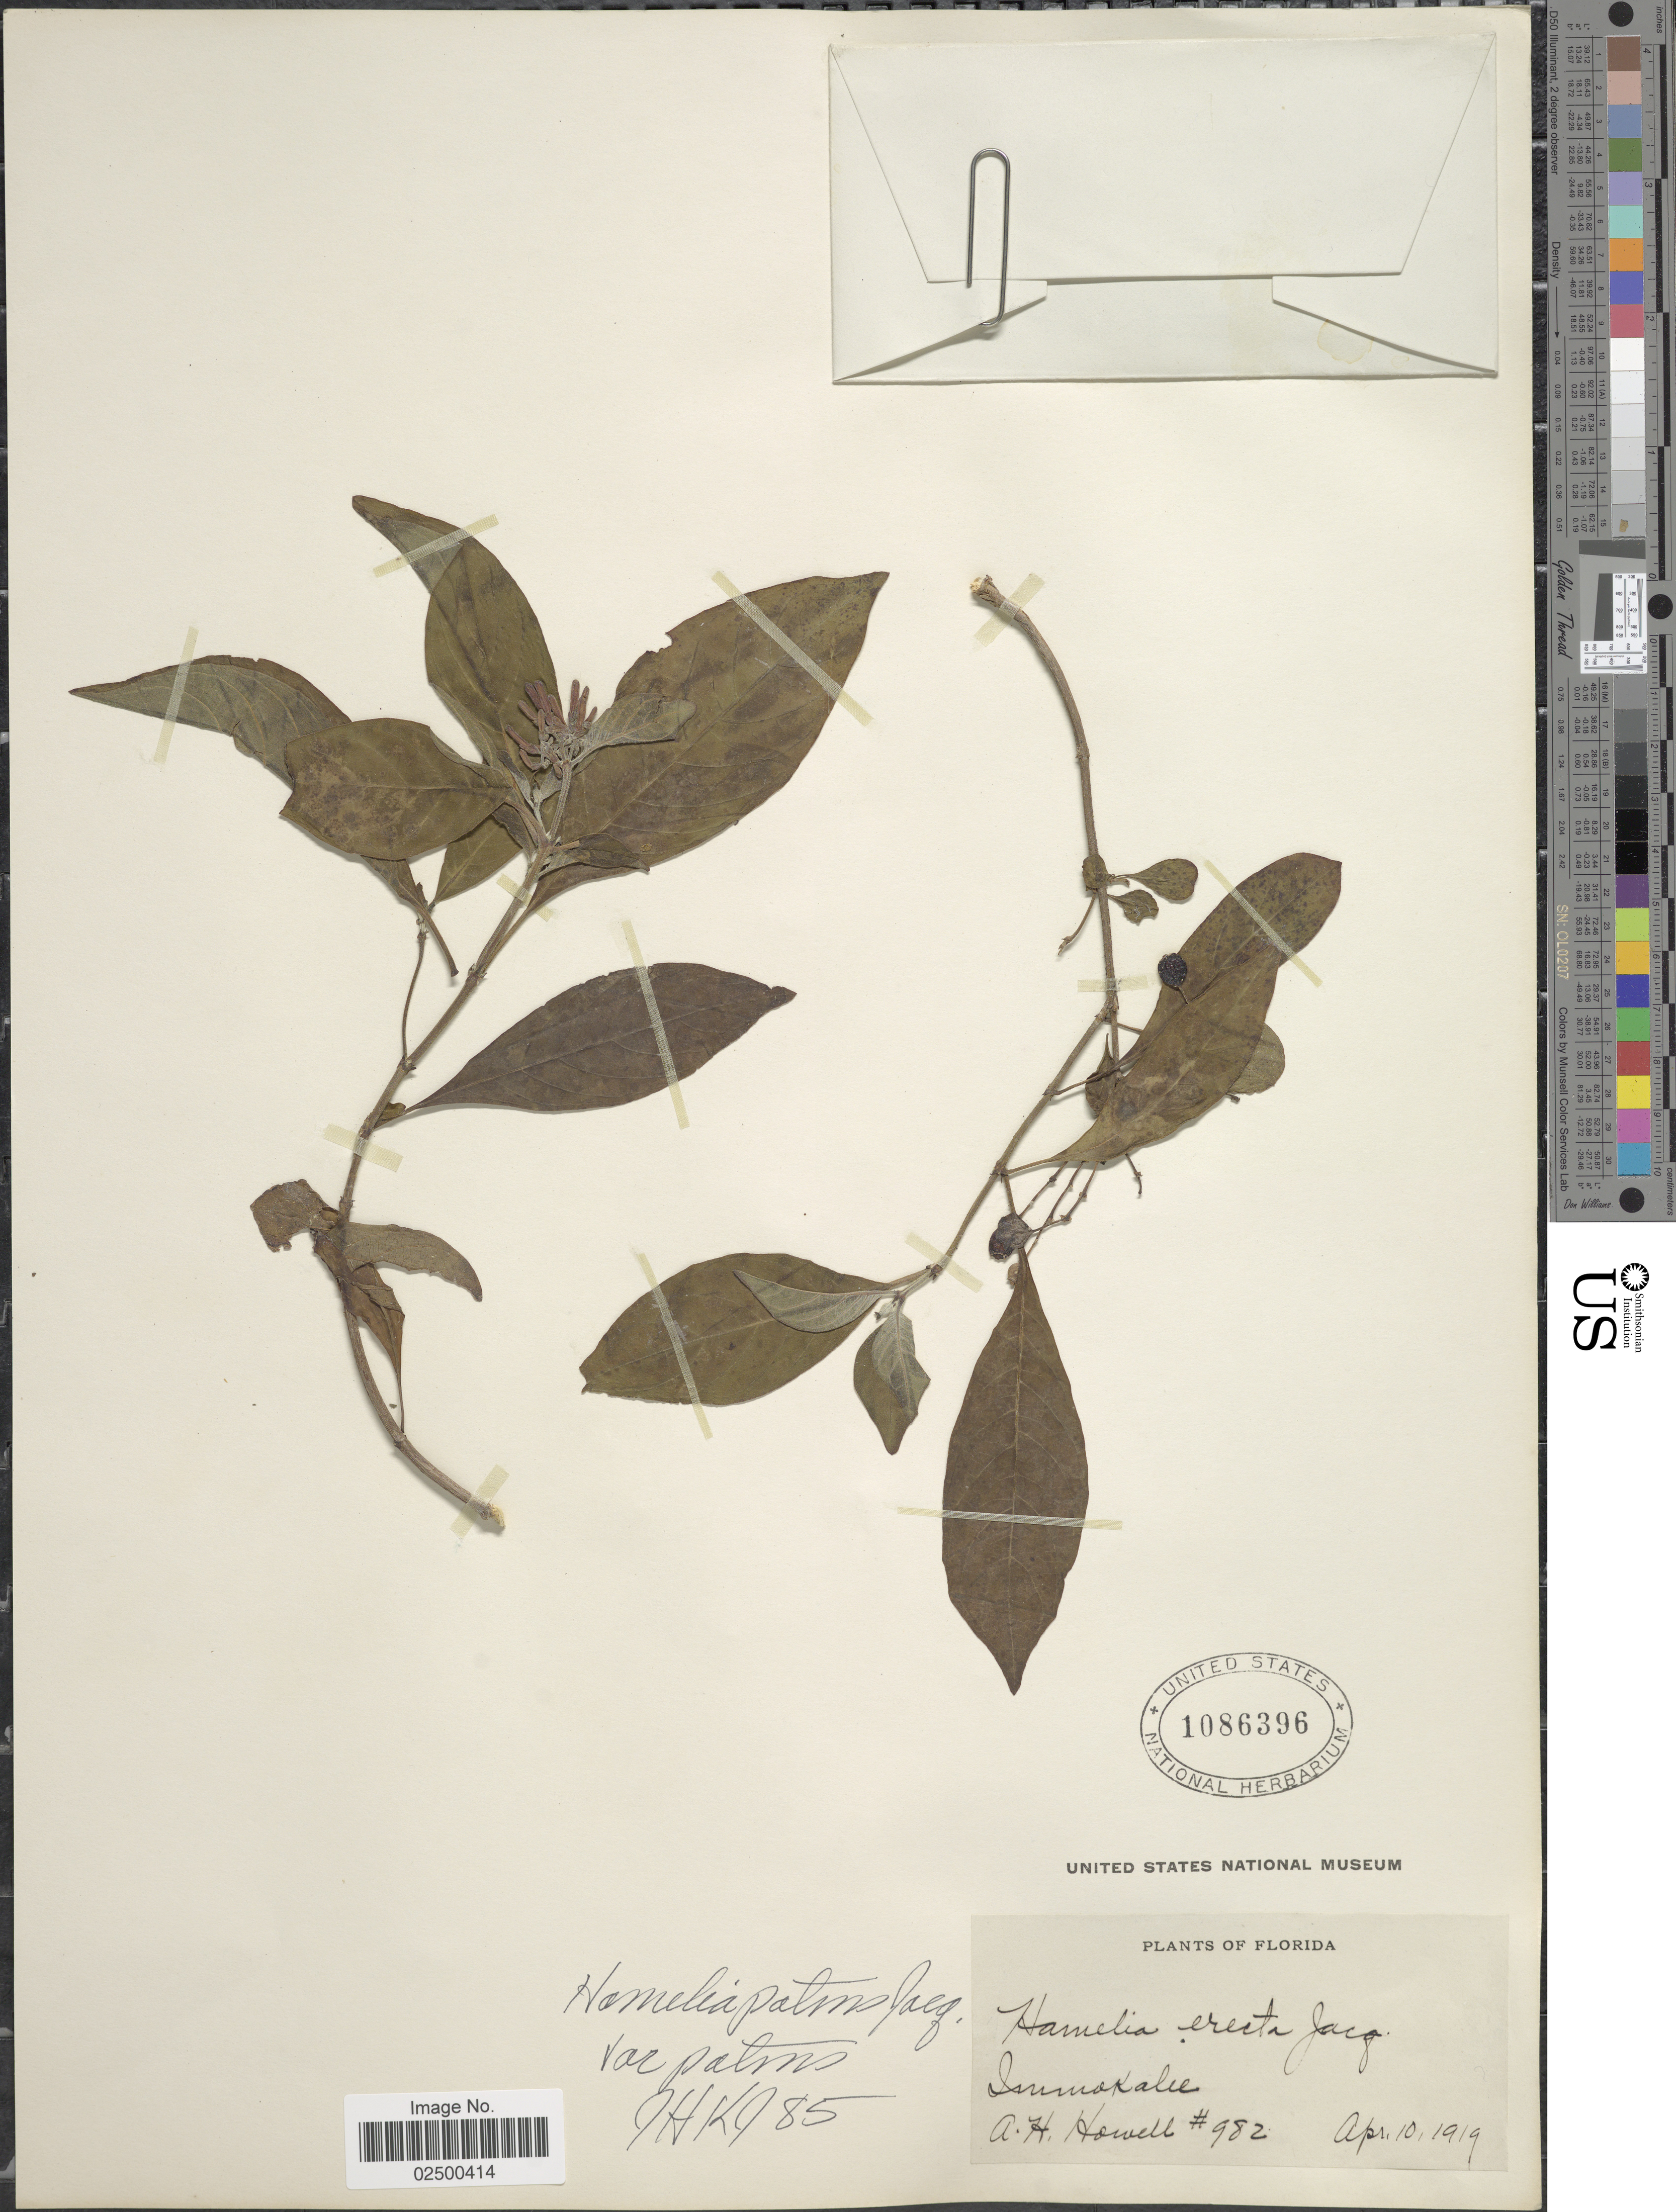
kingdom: Plantae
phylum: Tracheophyta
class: Magnoliopsida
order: Gentianales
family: Rubiaceae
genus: Hamelia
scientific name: Hamelia patens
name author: Jacq.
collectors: A. Howell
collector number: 982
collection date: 1919-04-10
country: United States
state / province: Florida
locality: Immokalie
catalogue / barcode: US 1086396